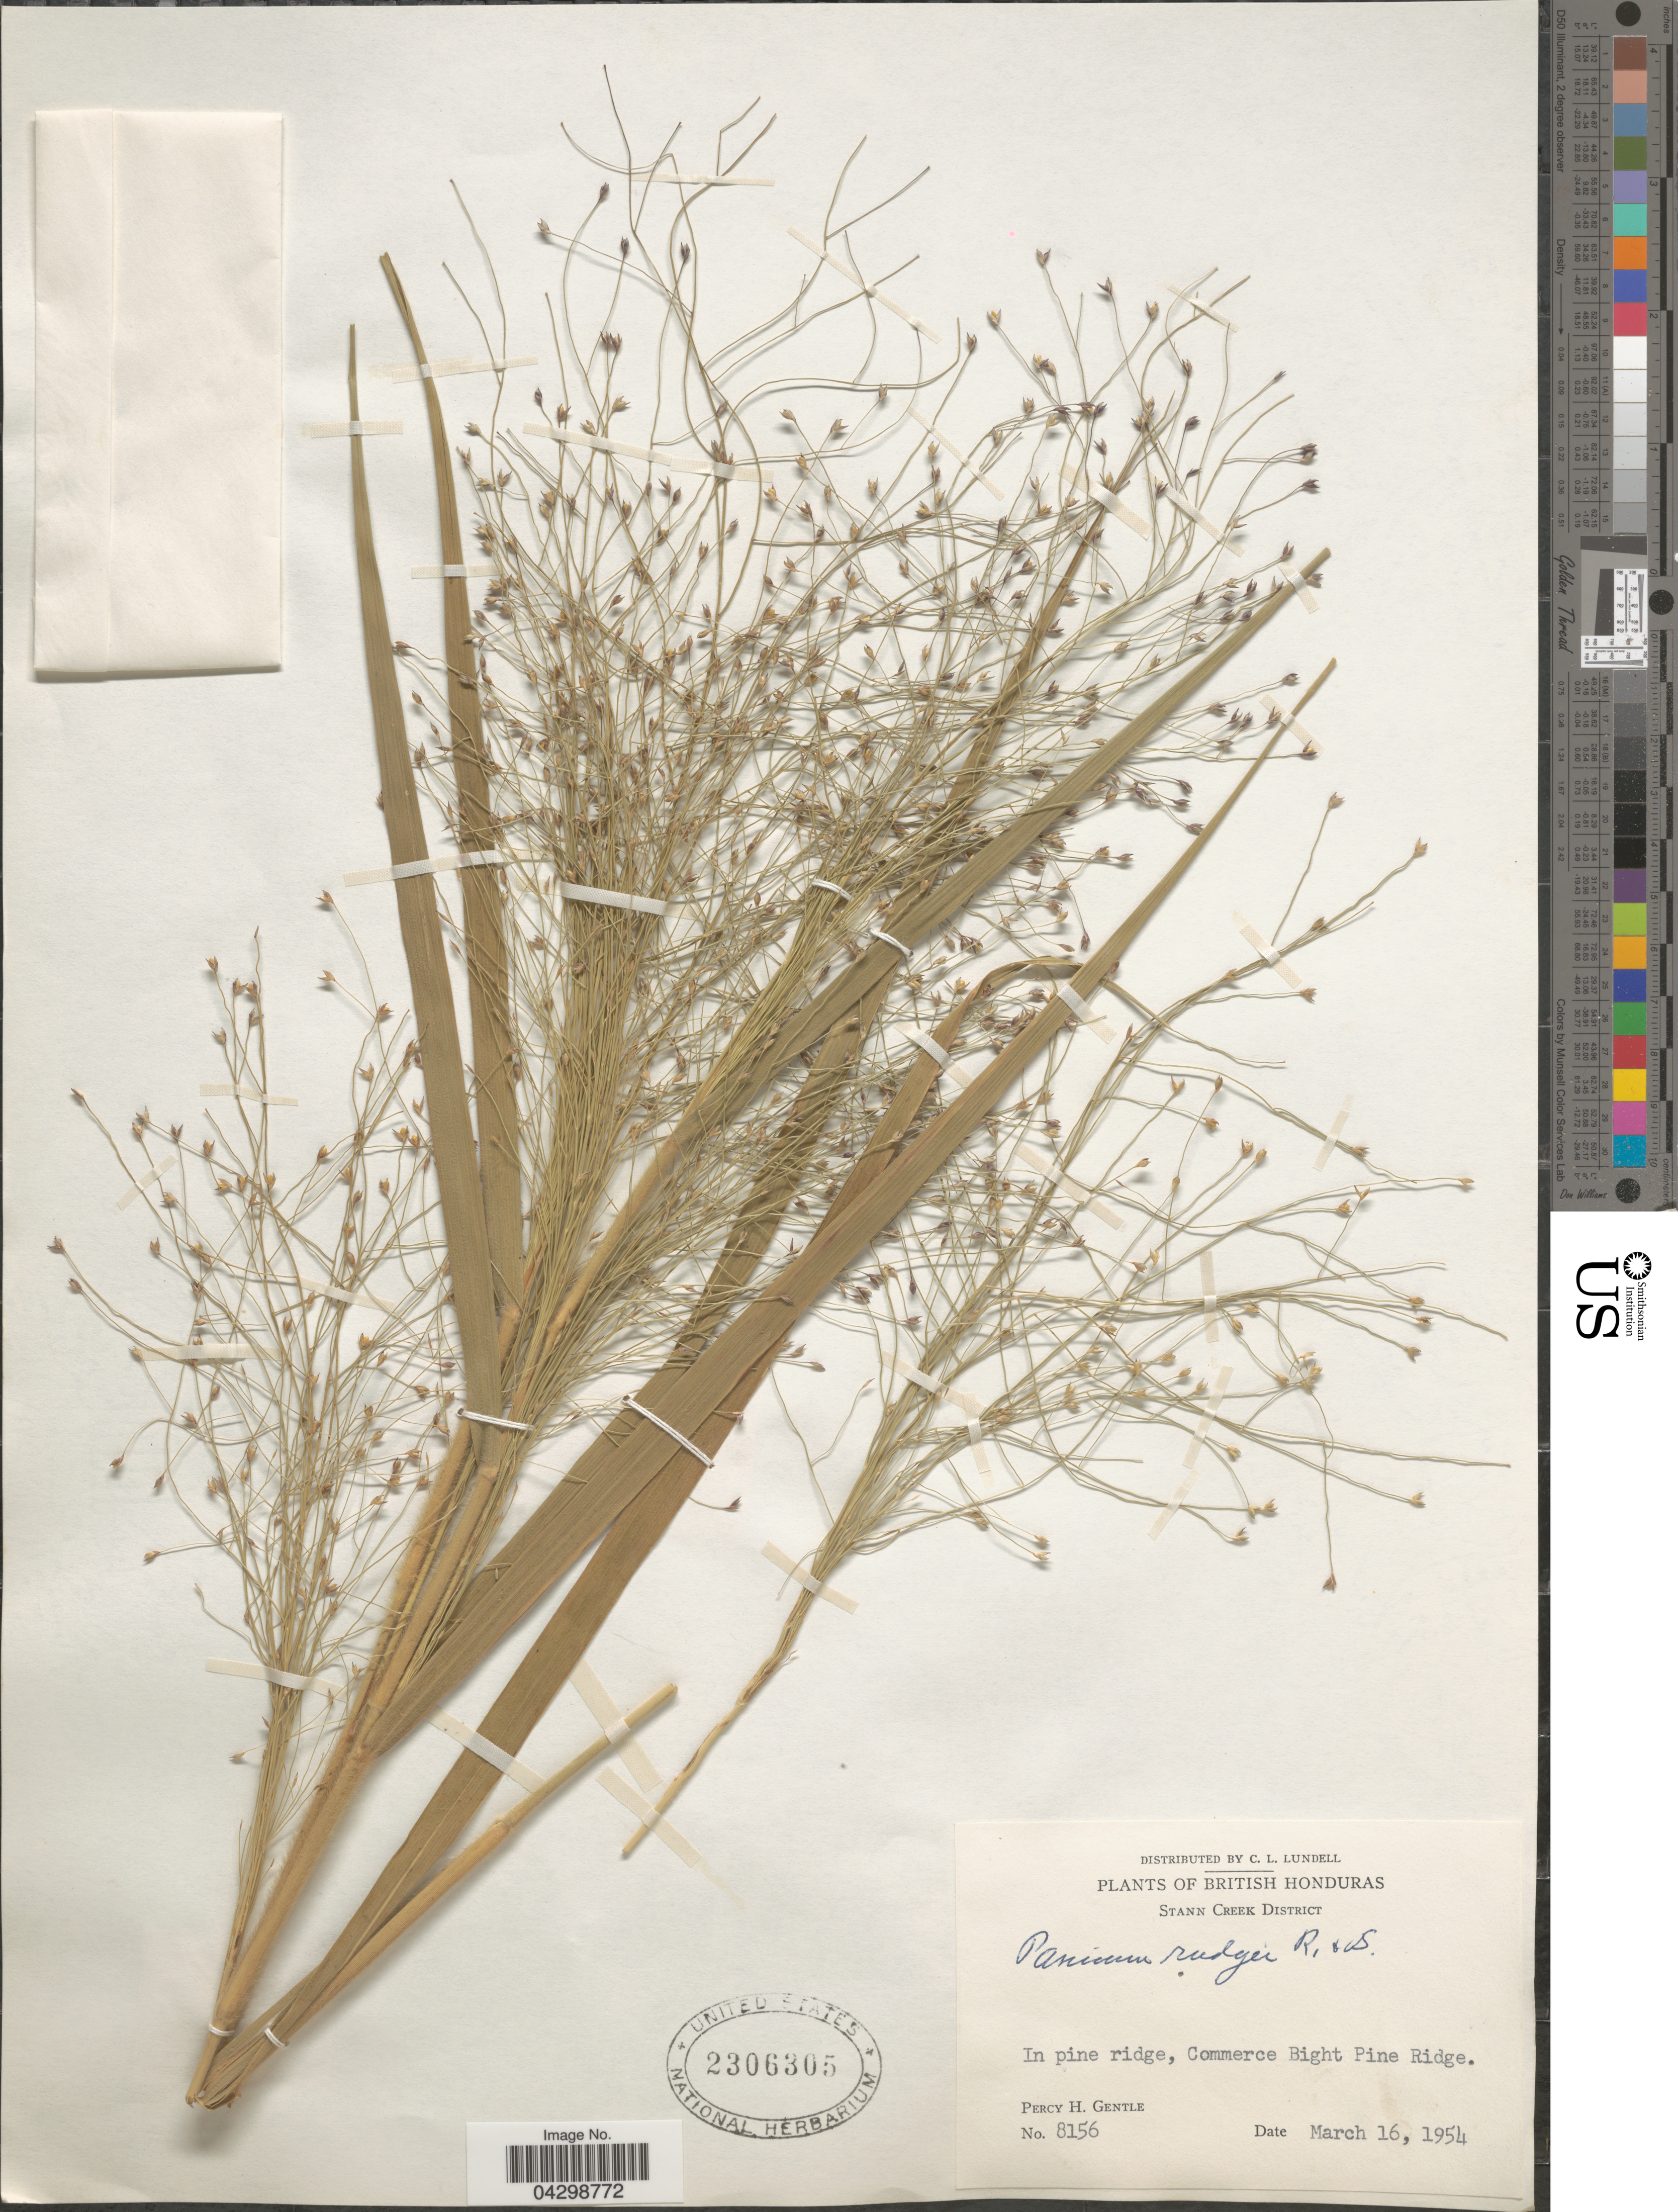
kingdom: Plantae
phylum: Tracheophyta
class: Liliopsida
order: Poales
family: Poaceae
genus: Panicum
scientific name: Panicum rudgei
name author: Roem. & Schult.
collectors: P. H. Gentle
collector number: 8156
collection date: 1954-03-16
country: Belize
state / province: Stann Creek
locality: British Honduras. Stann Creek District. In pine ridge, Commerce Bight Pine Ridge.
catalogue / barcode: US 2306305